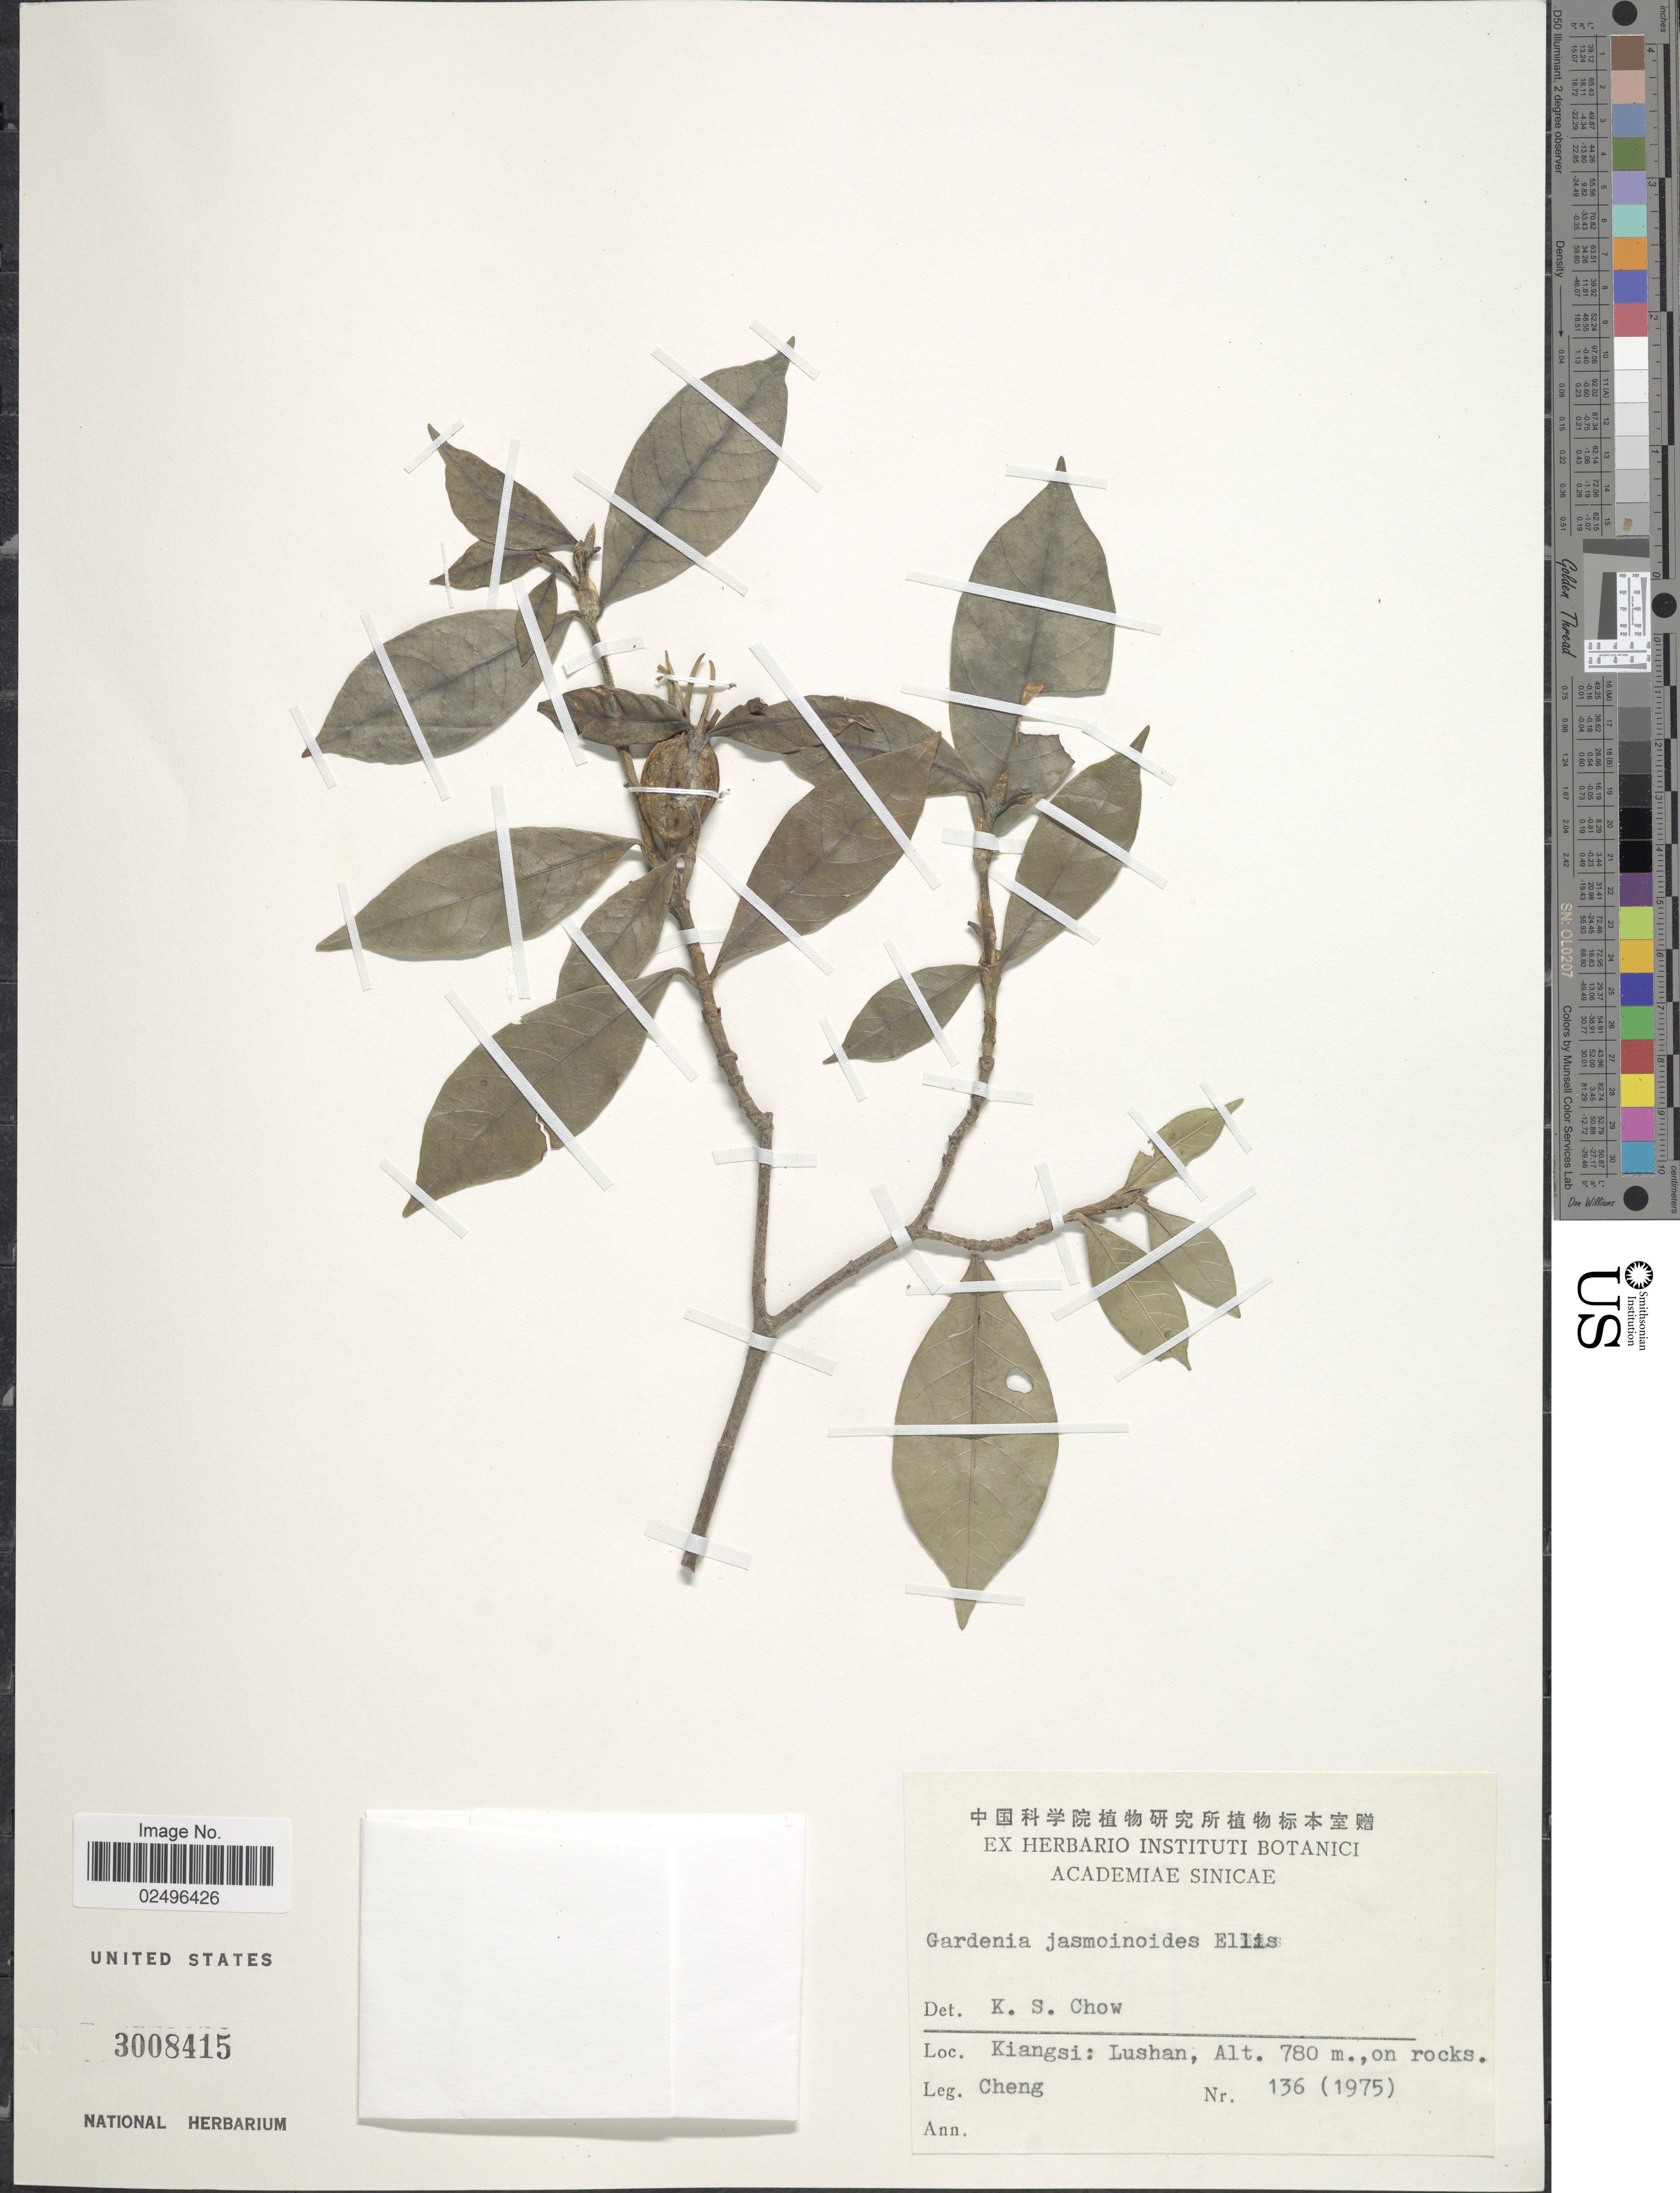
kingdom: Plantae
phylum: Tracheophyta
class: Magnoliopsida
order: Gentianales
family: Rubiaceae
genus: Gardenia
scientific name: Gardenia augusta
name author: (L.) Merr.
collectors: -. Cheng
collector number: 136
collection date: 1975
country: China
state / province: Jiangxi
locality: Kiangsi: Lushan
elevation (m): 780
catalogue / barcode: US 3008415